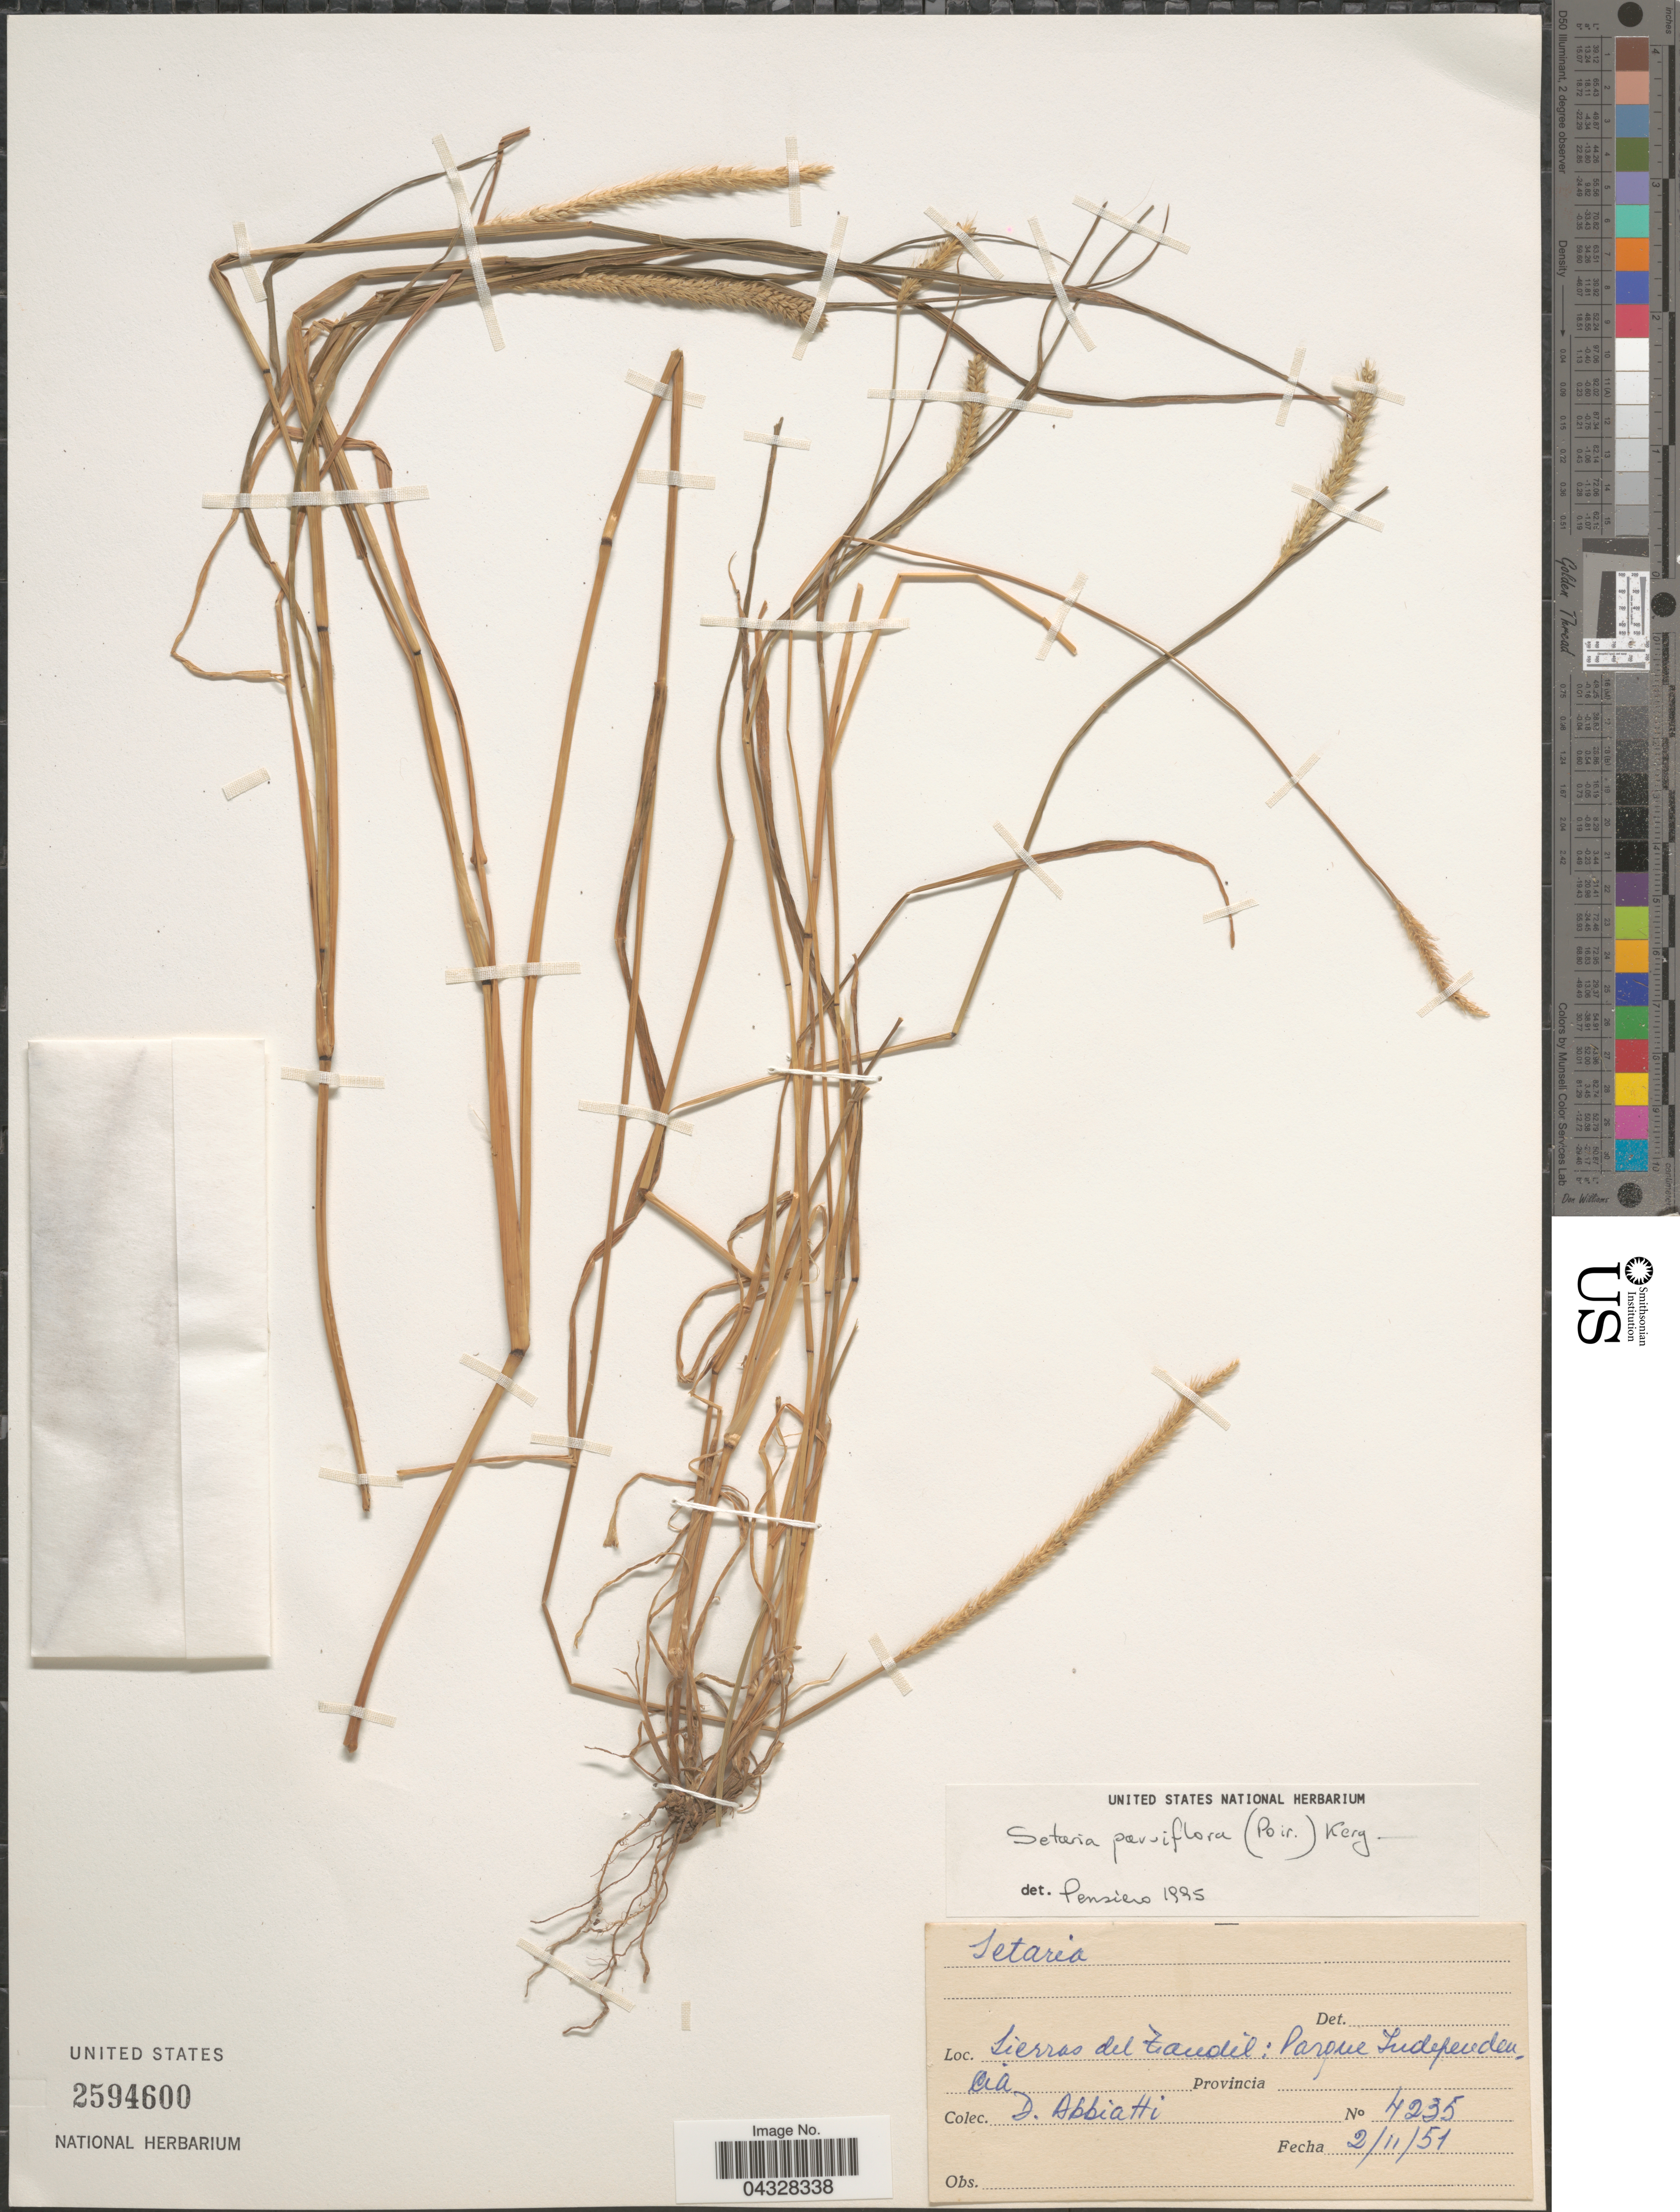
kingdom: Plantae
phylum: Tracheophyta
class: Liliopsida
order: Poales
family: Poaceae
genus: Setaria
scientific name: Setaria parviflora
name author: (Poir.) Kerguélen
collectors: D. Abbiatti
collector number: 4235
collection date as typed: Transcribed d/m/y: 2/2/51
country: Argentina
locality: Sierras del Tandil: Parque Independencia.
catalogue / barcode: US 2594600